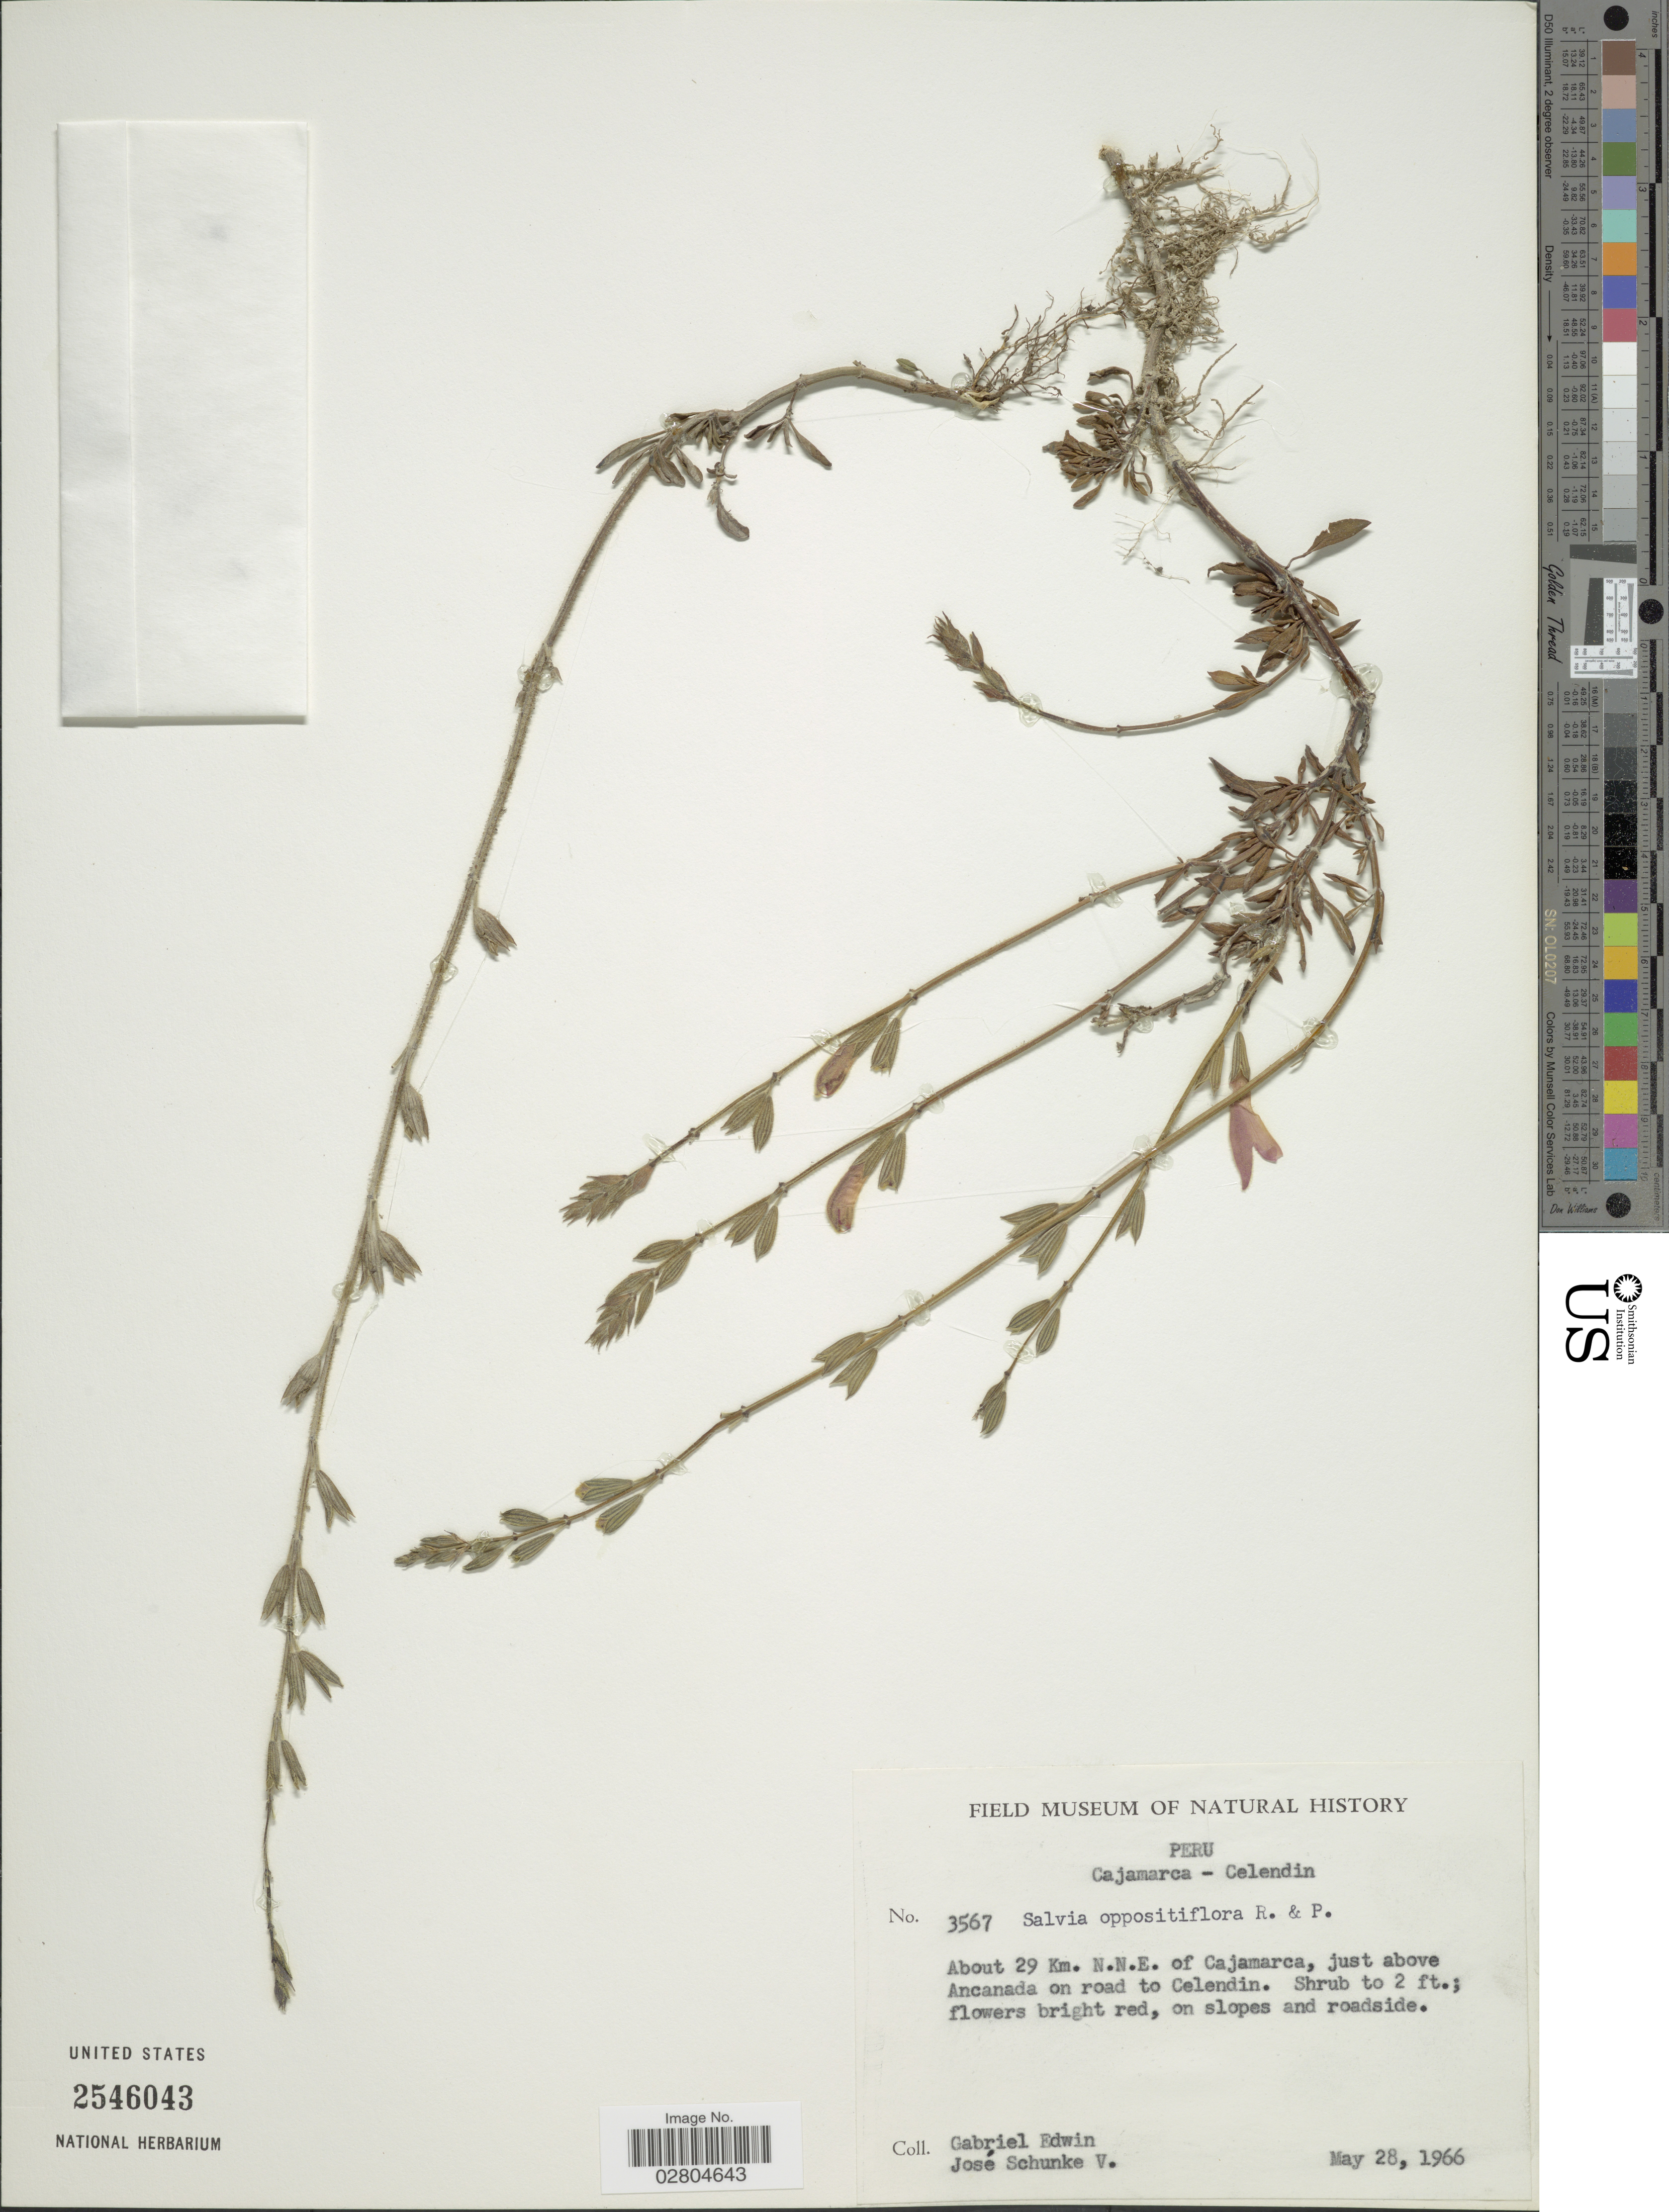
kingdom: Plantae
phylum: Tracheophyta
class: Magnoliopsida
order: Lamiales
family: Lamiaceae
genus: Salvia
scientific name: Salvia oppositiflora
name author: Ruiz & Pav.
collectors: G. Edwin & J. Schunke Vigo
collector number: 3567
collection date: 1966-05-28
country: Peru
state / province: Cajamarca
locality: Celendin. About 29 Km. N.N.E. of Cajamarca, just above Ancanada on road to Celendin.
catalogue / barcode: US 2546043